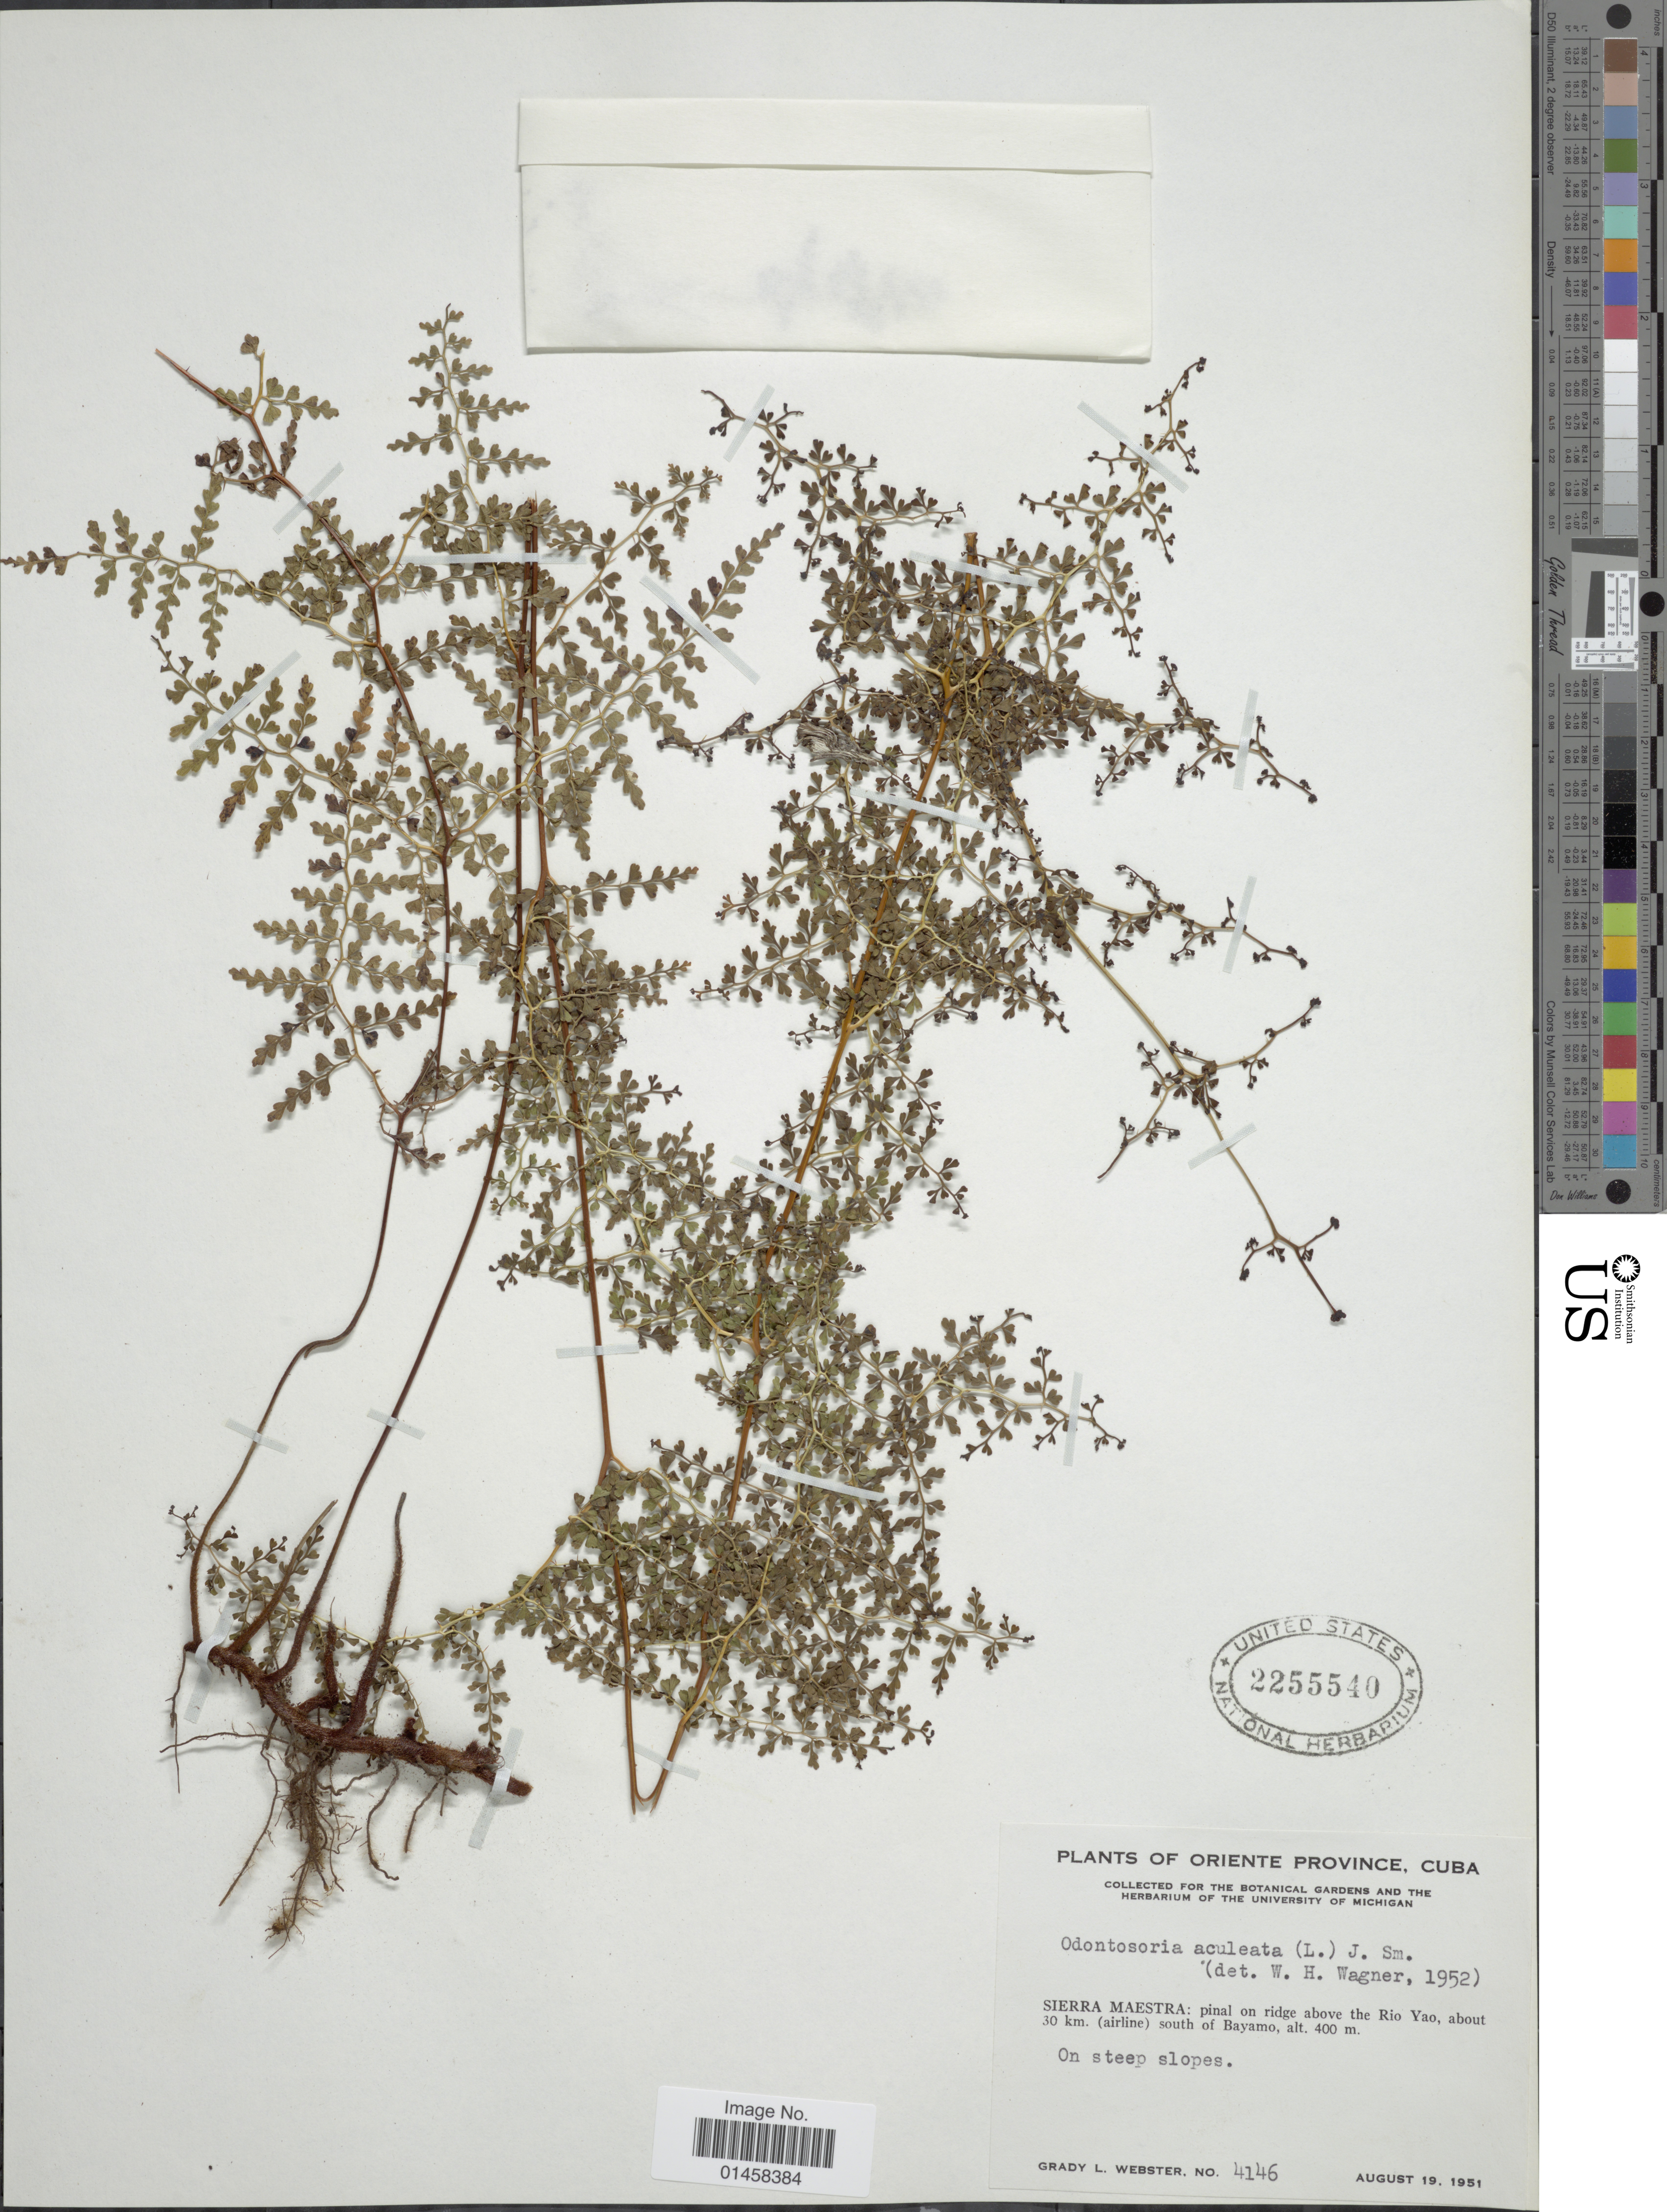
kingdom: Plantae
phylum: Tracheophyta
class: Polypodiopsida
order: Polypodiales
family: Lindsaeaceae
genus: Odontosoria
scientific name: Odontosoria aculeata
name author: (L.) J. Sm.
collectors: G. L. Webster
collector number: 4146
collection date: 1951-08-19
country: Cuba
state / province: Oriente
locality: Sierra Maestra: pinal on ridge above the Rio Yao, about 30 km, (airline) south of Bayamo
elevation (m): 400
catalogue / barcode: US 2255540